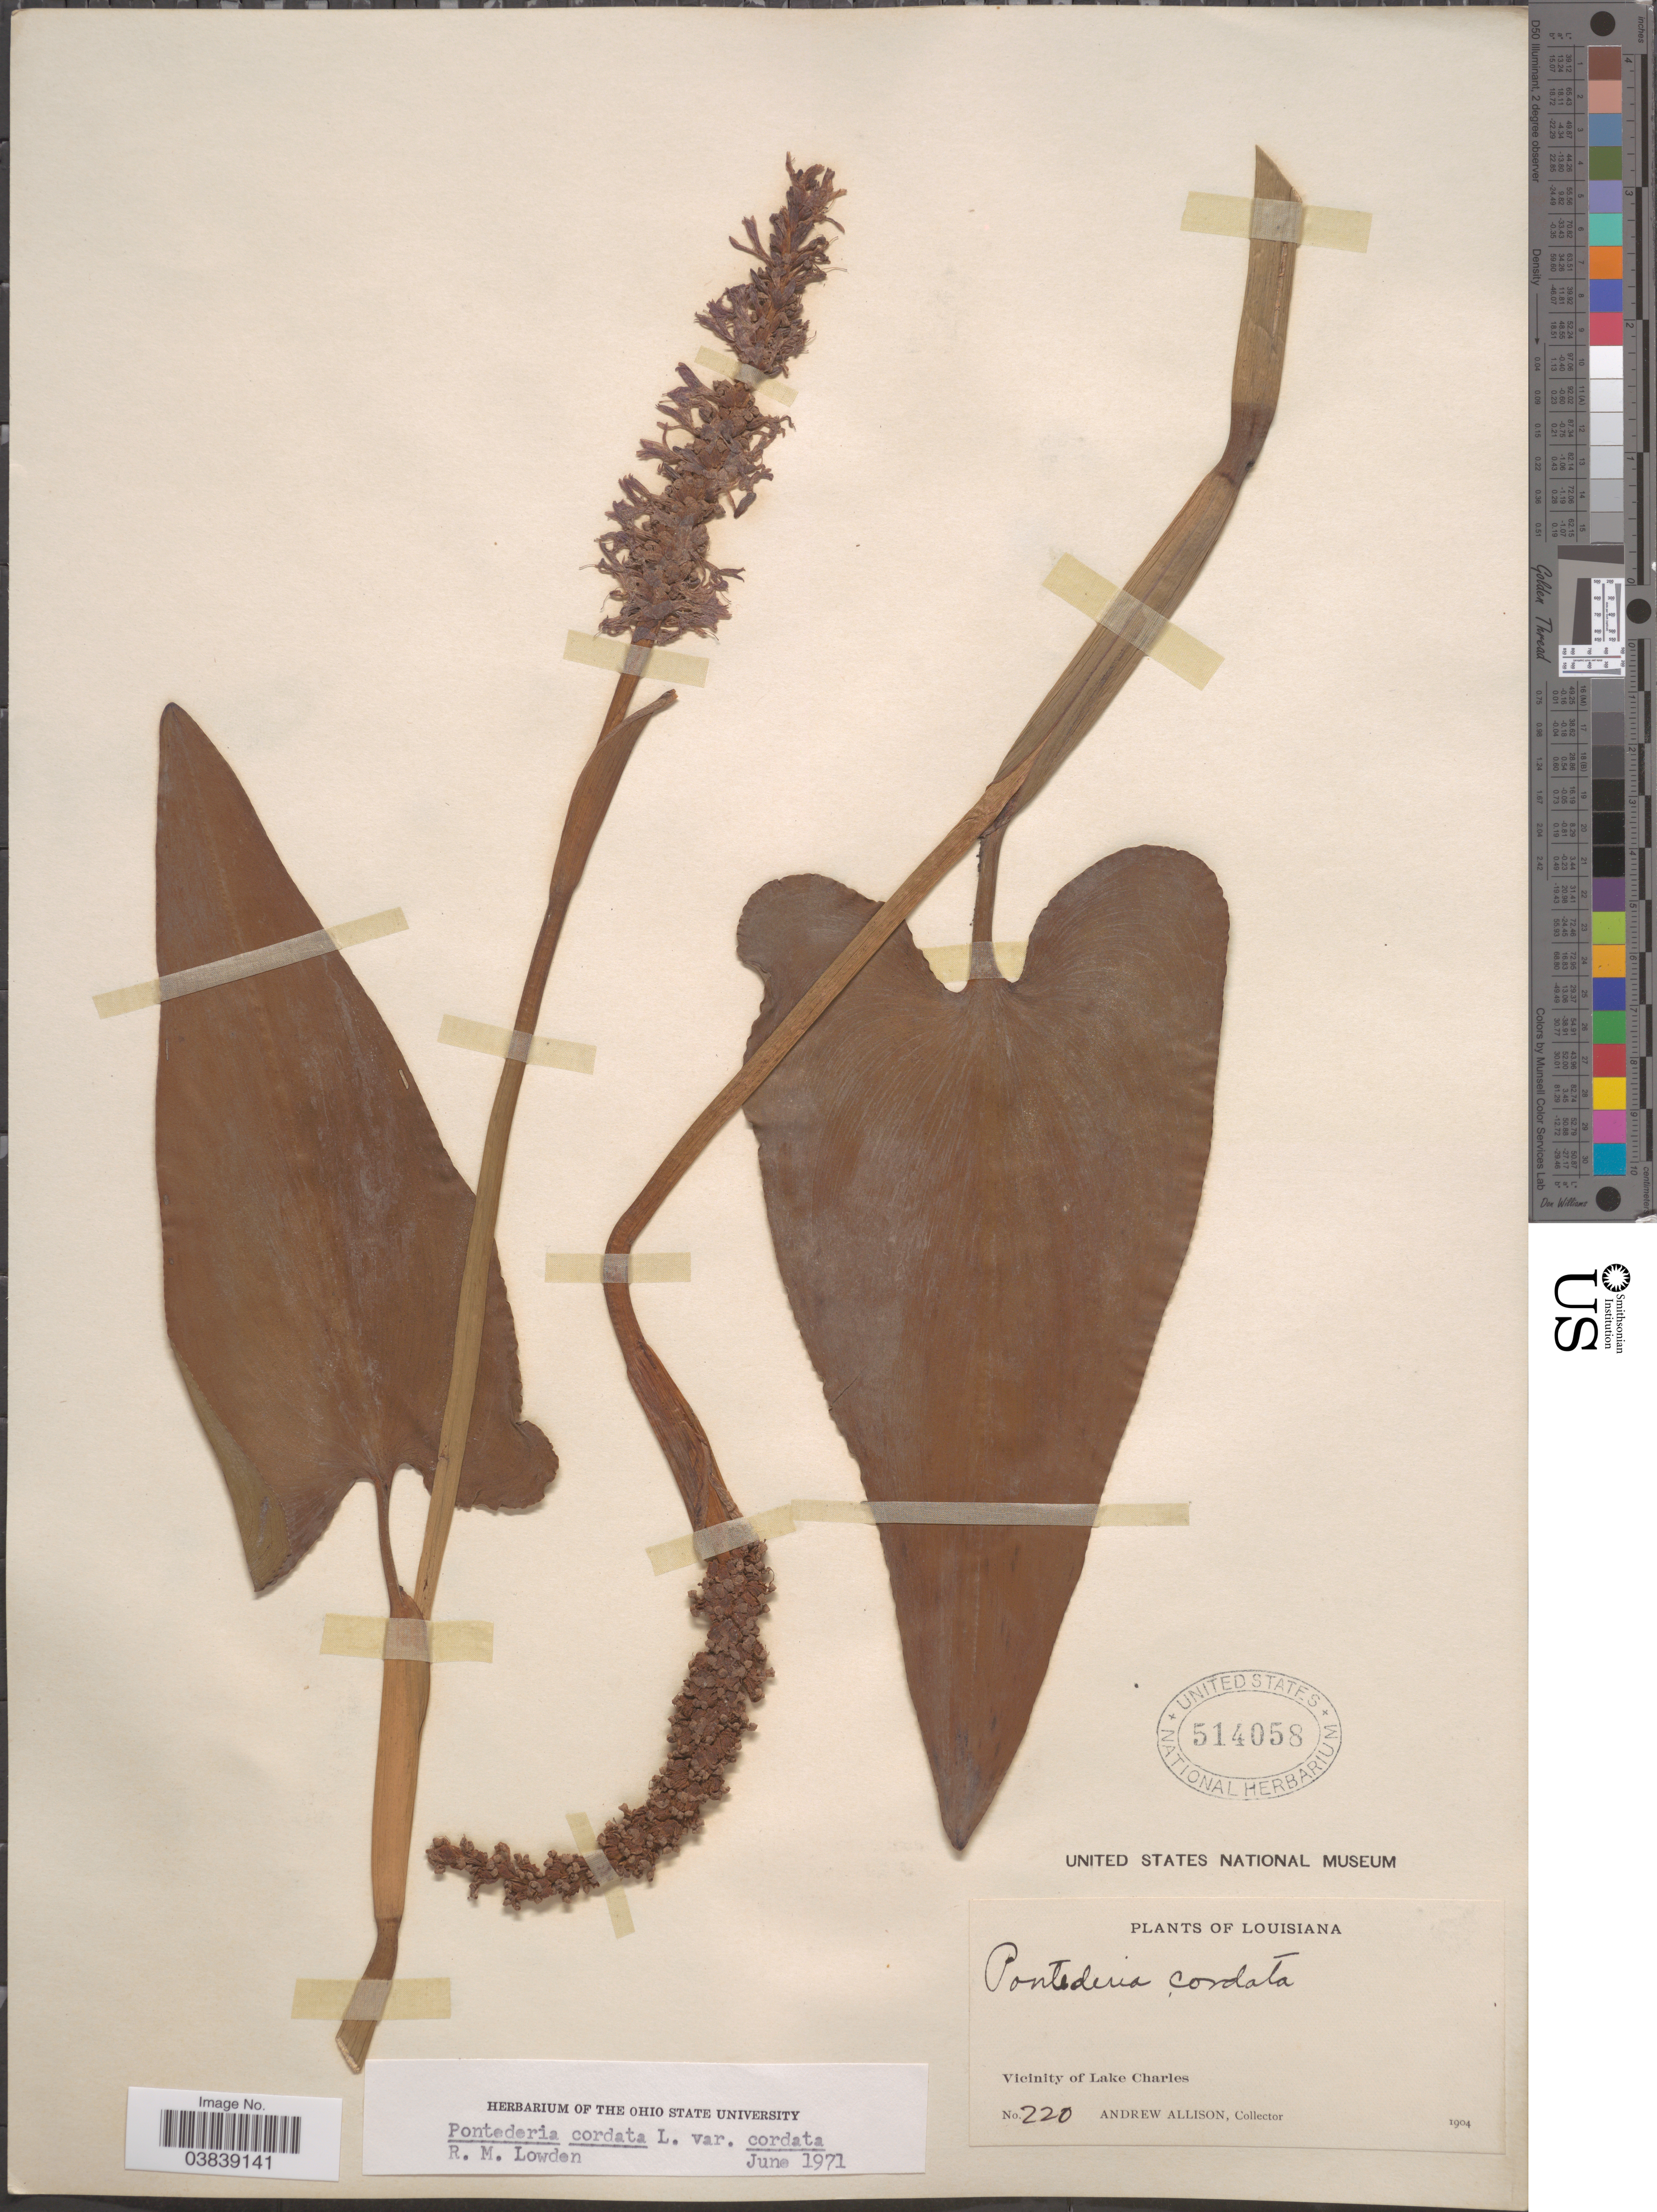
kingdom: Plantae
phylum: Tracheophyta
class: Liliopsida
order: Commelinales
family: Pontederiaceae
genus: Pontederia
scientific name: Pontederia cordata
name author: L.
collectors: A. Allison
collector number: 220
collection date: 1904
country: United States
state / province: Louisiana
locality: Vicinity of Lake Charles.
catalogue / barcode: US 514058